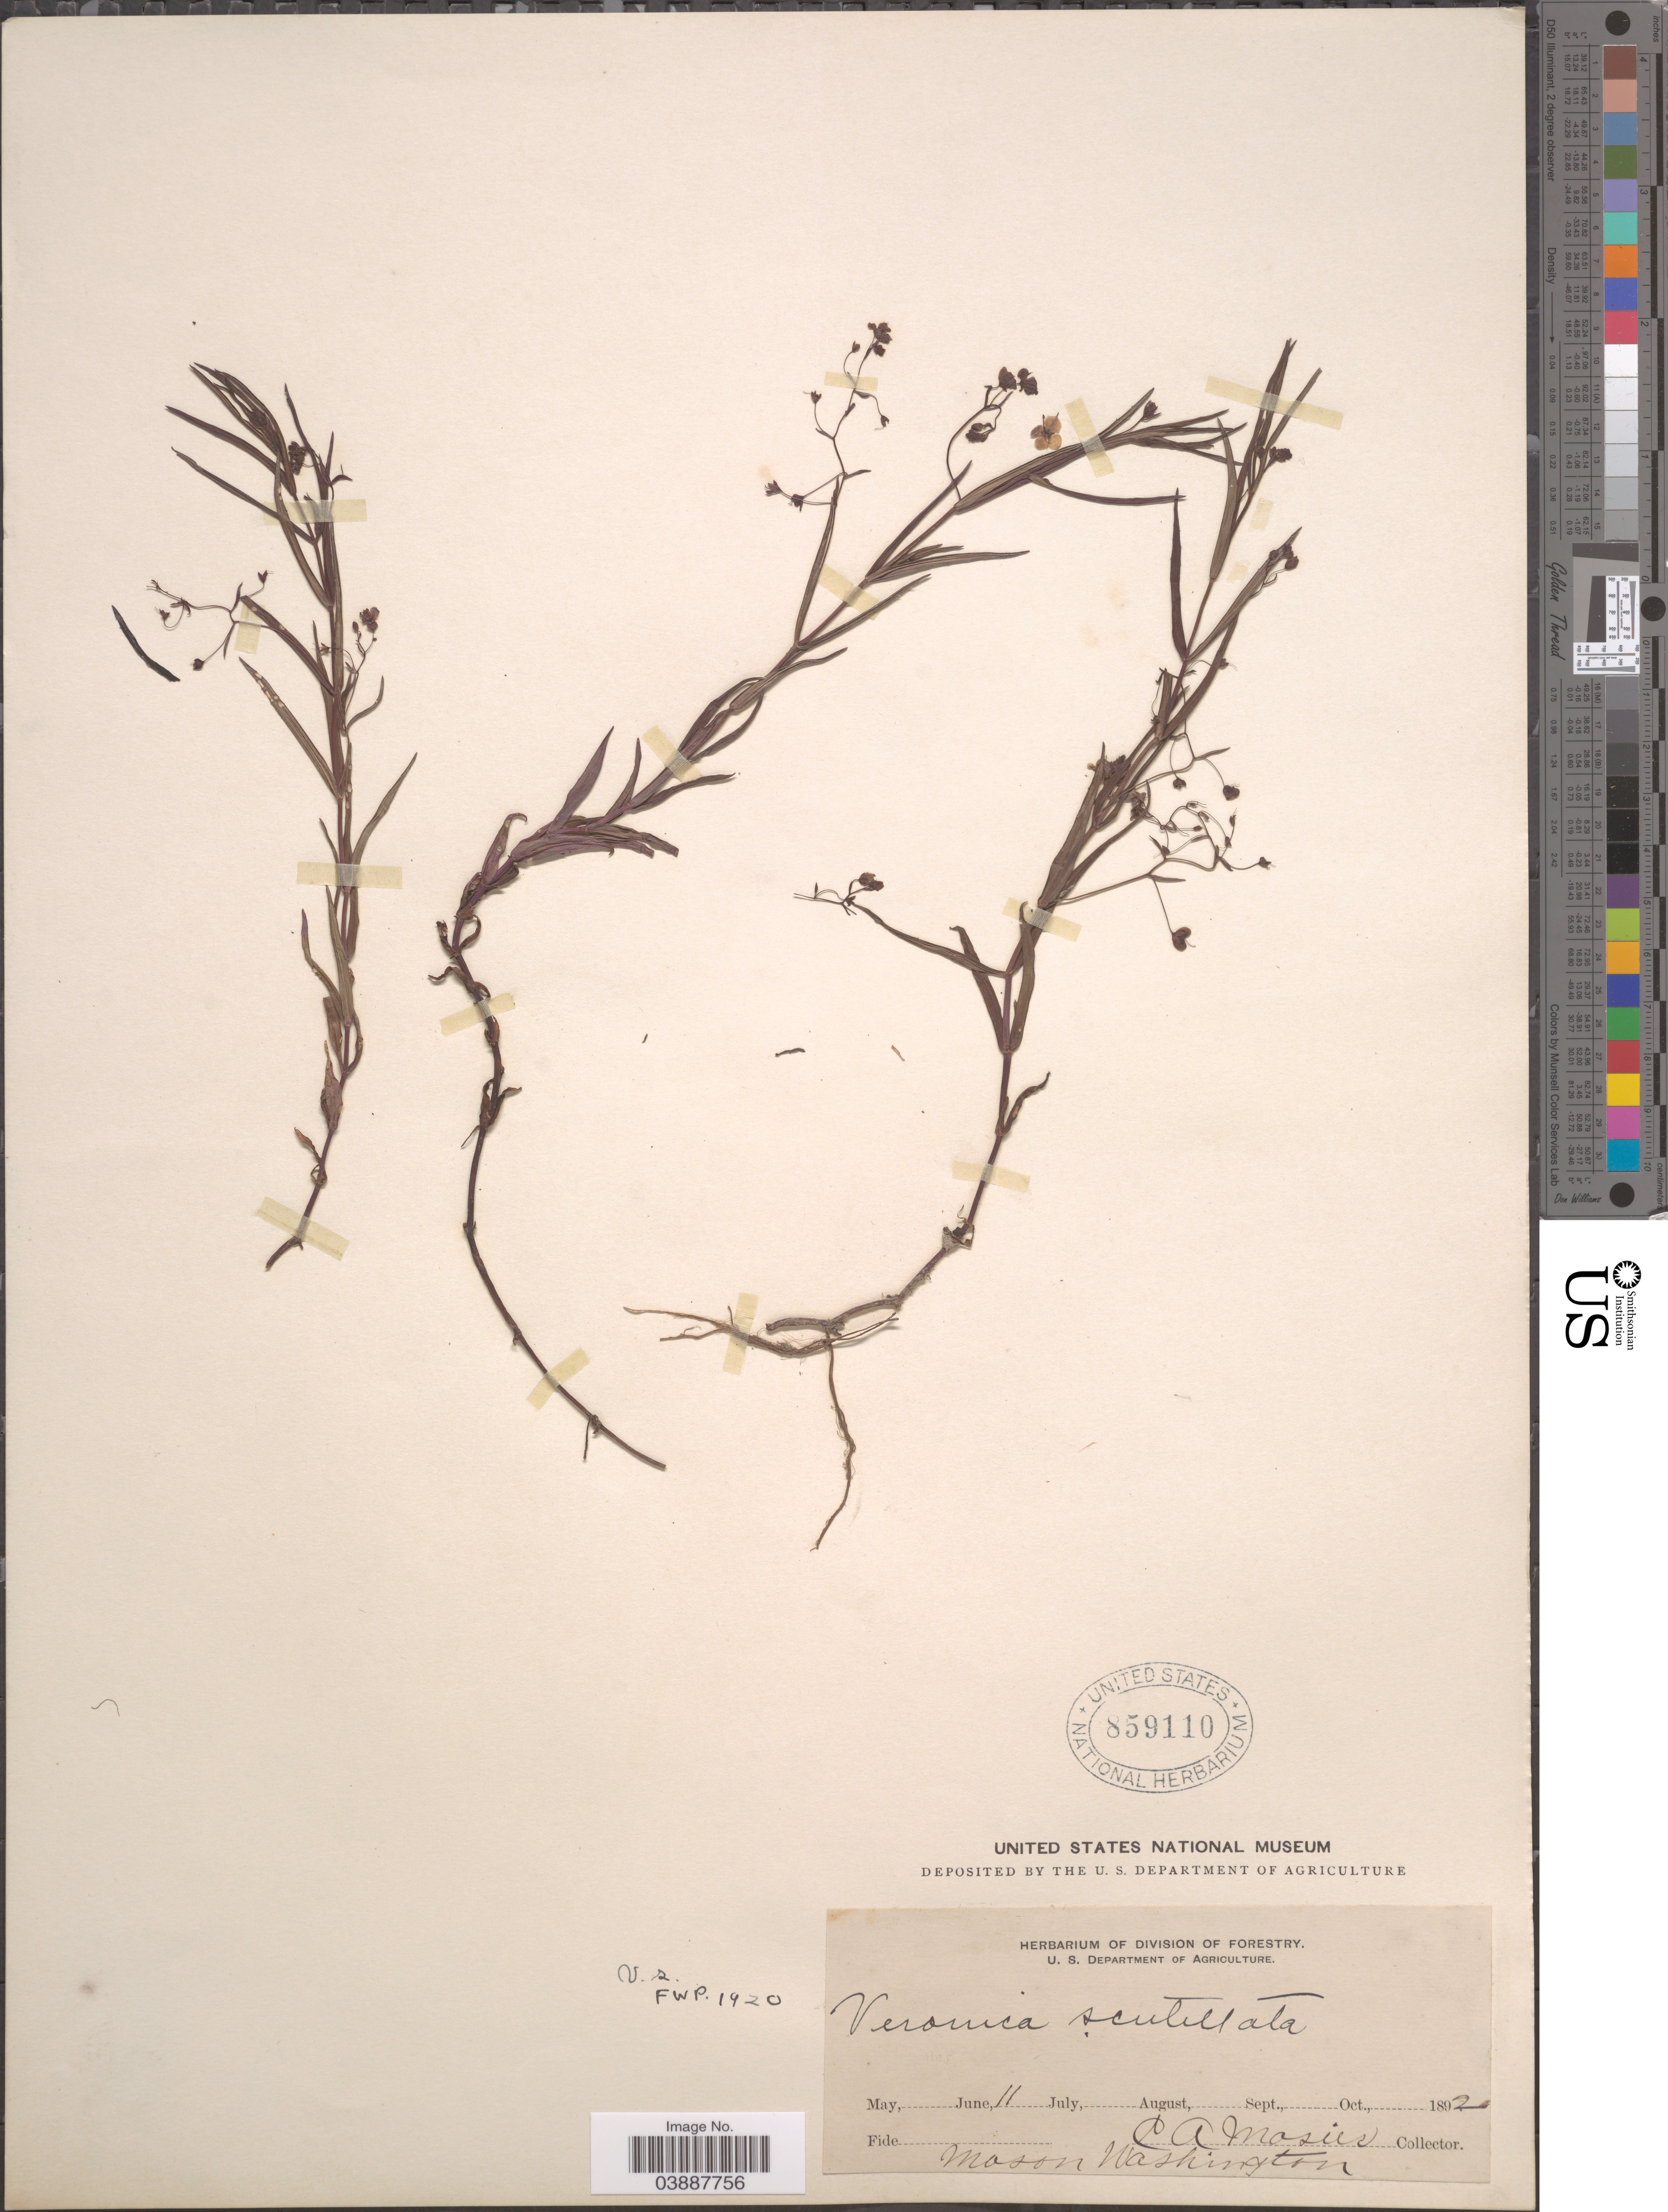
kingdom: Plantae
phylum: Tracheophyta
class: Magnoliopsida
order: Lamiales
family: Plantaginaceae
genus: Veronica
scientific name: Veronica scutellata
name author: L.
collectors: C. A. Mosier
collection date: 1892-06-11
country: United States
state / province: Washington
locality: Mosson Washington.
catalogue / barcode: US 859110